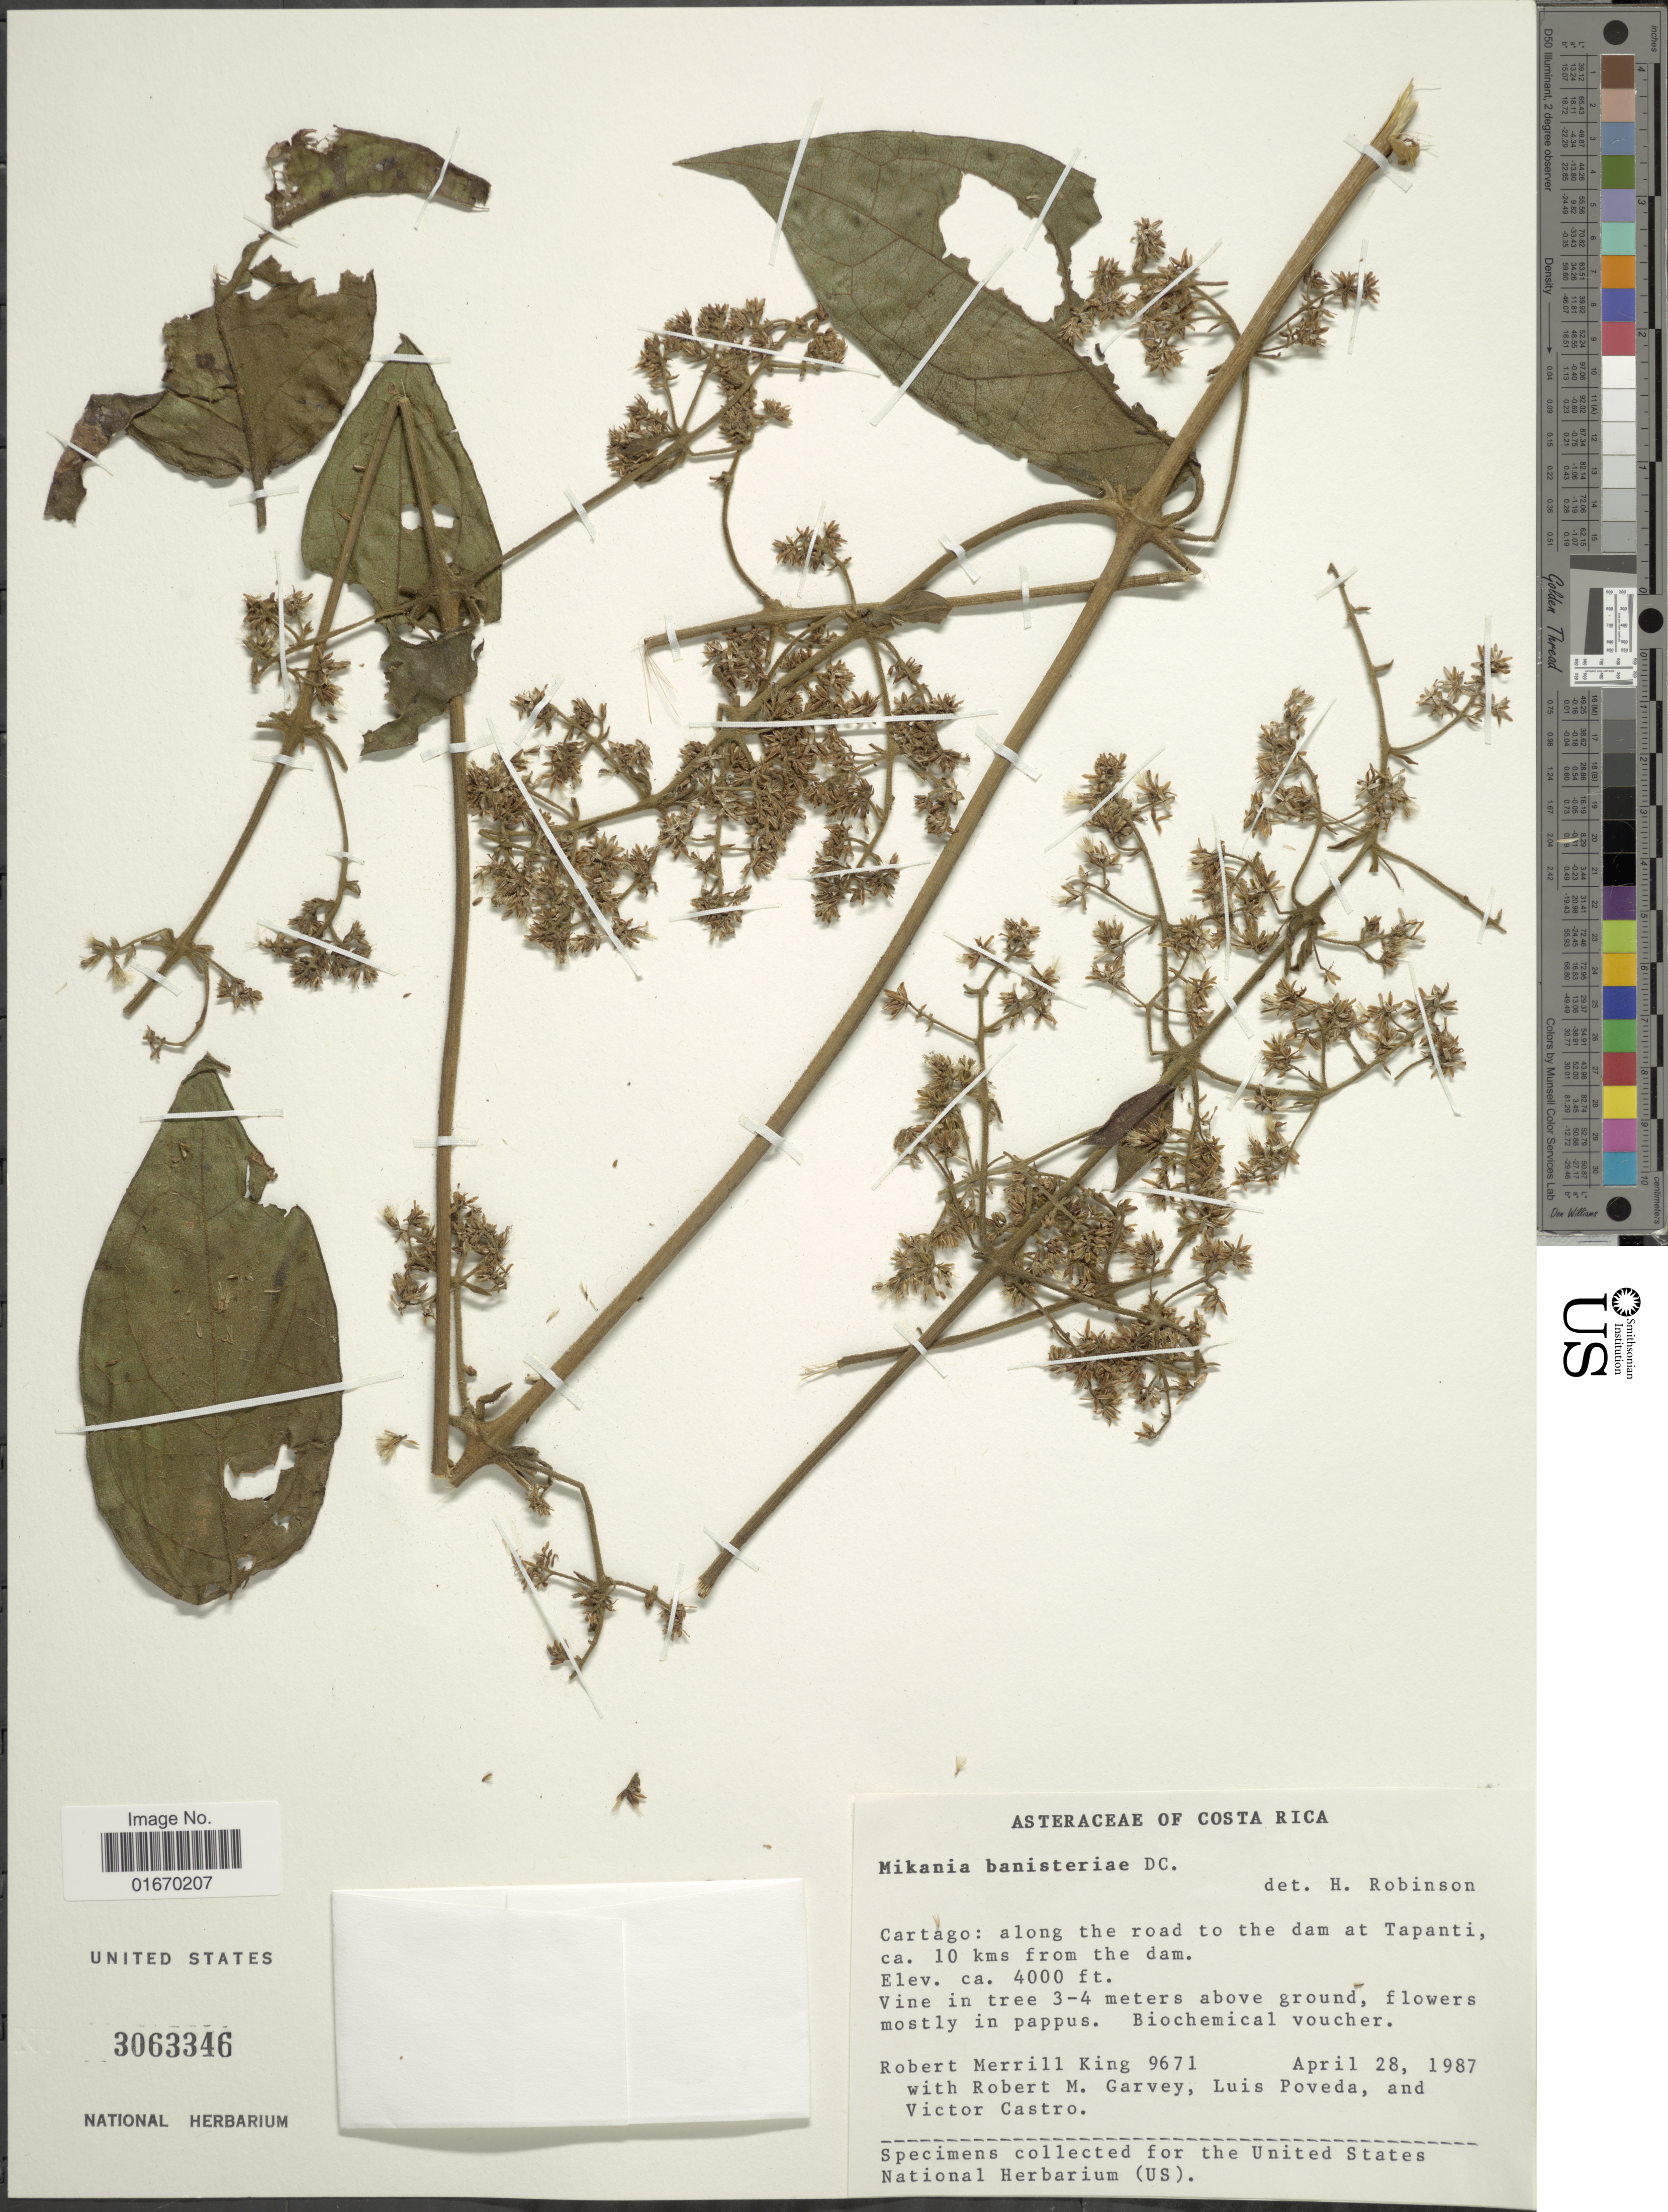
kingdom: Plantae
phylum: Tracheophyta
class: Magnoliopsida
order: Asterales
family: Asteraceae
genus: Mikania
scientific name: Mikania banisteriae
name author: DC.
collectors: R. M. King, R. Garvey & V. Castro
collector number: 9671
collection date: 1987-04-28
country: Costa Rica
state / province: Cartago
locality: Along the road to the dam at Tapanti, ca 10 kms from the dam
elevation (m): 1219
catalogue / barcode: US 3063346